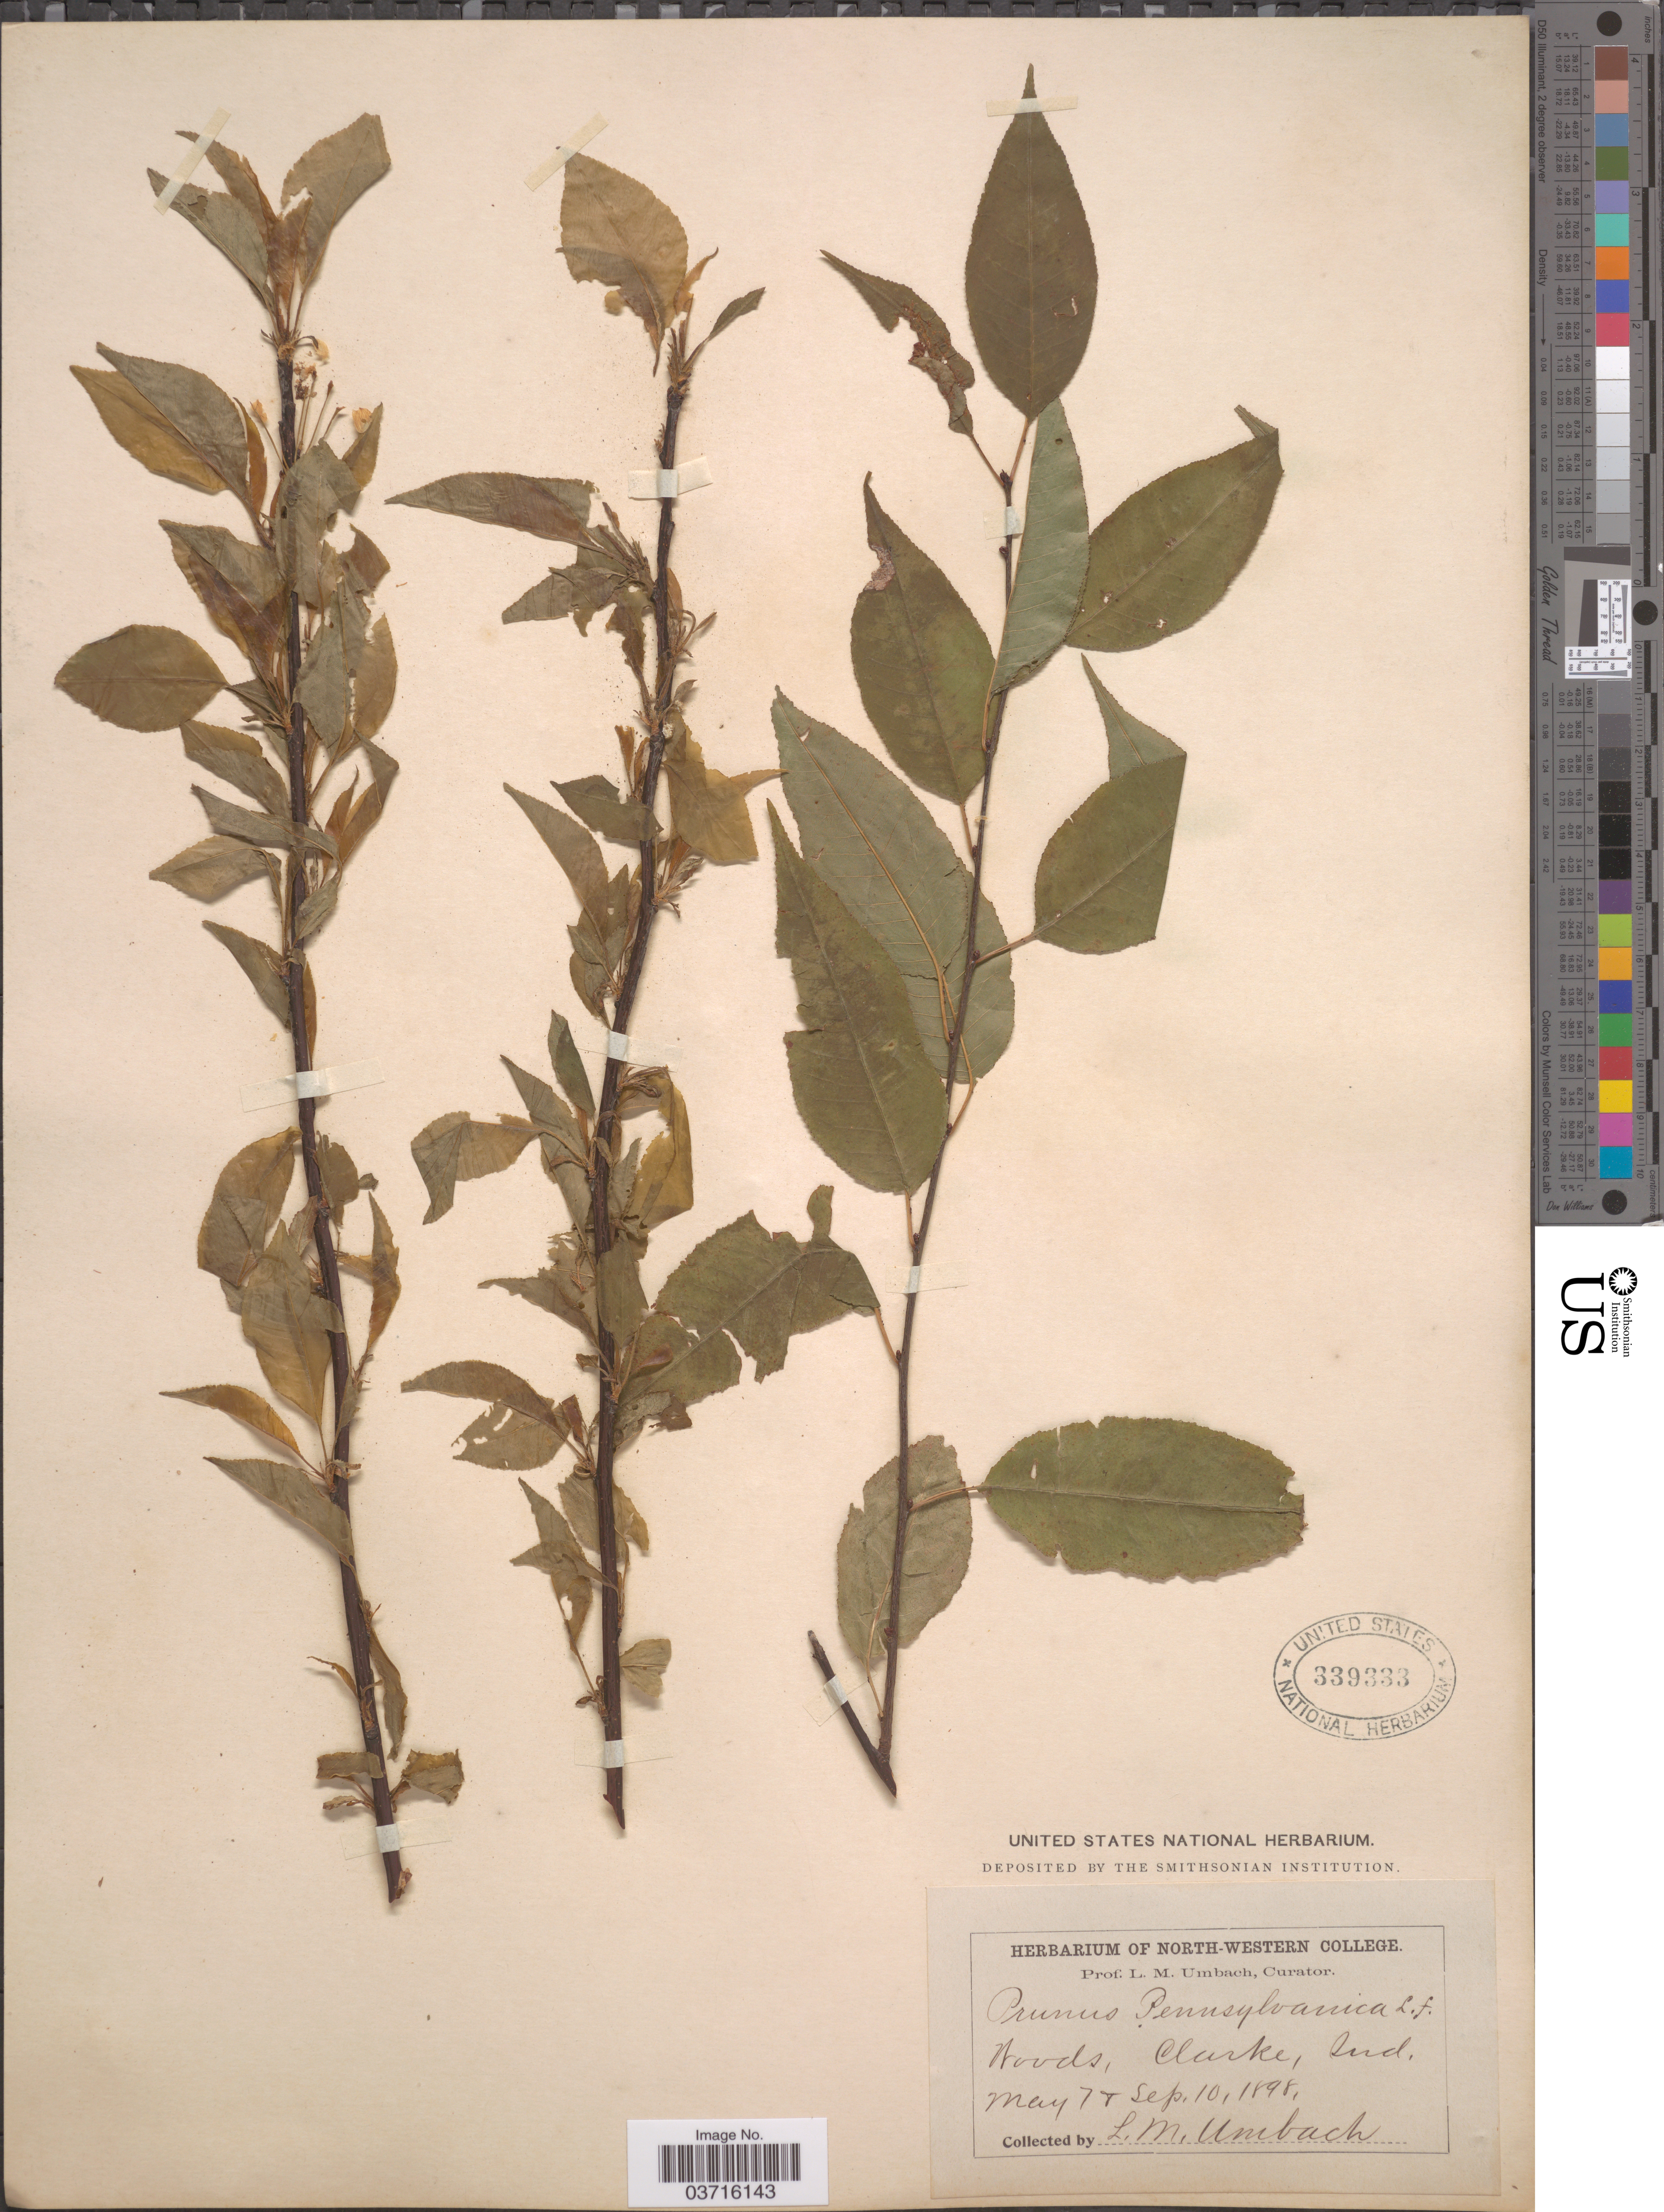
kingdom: Plantae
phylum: Tracheophyta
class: Magnoliopsida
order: Rosales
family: Rosaceae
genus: Prunus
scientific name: Prunus pensylvanica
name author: L. f.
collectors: L. M. Umbach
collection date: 1898-05-07/1898-09-10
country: United States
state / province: Indiana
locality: Woods, Clarke.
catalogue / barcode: US 339333